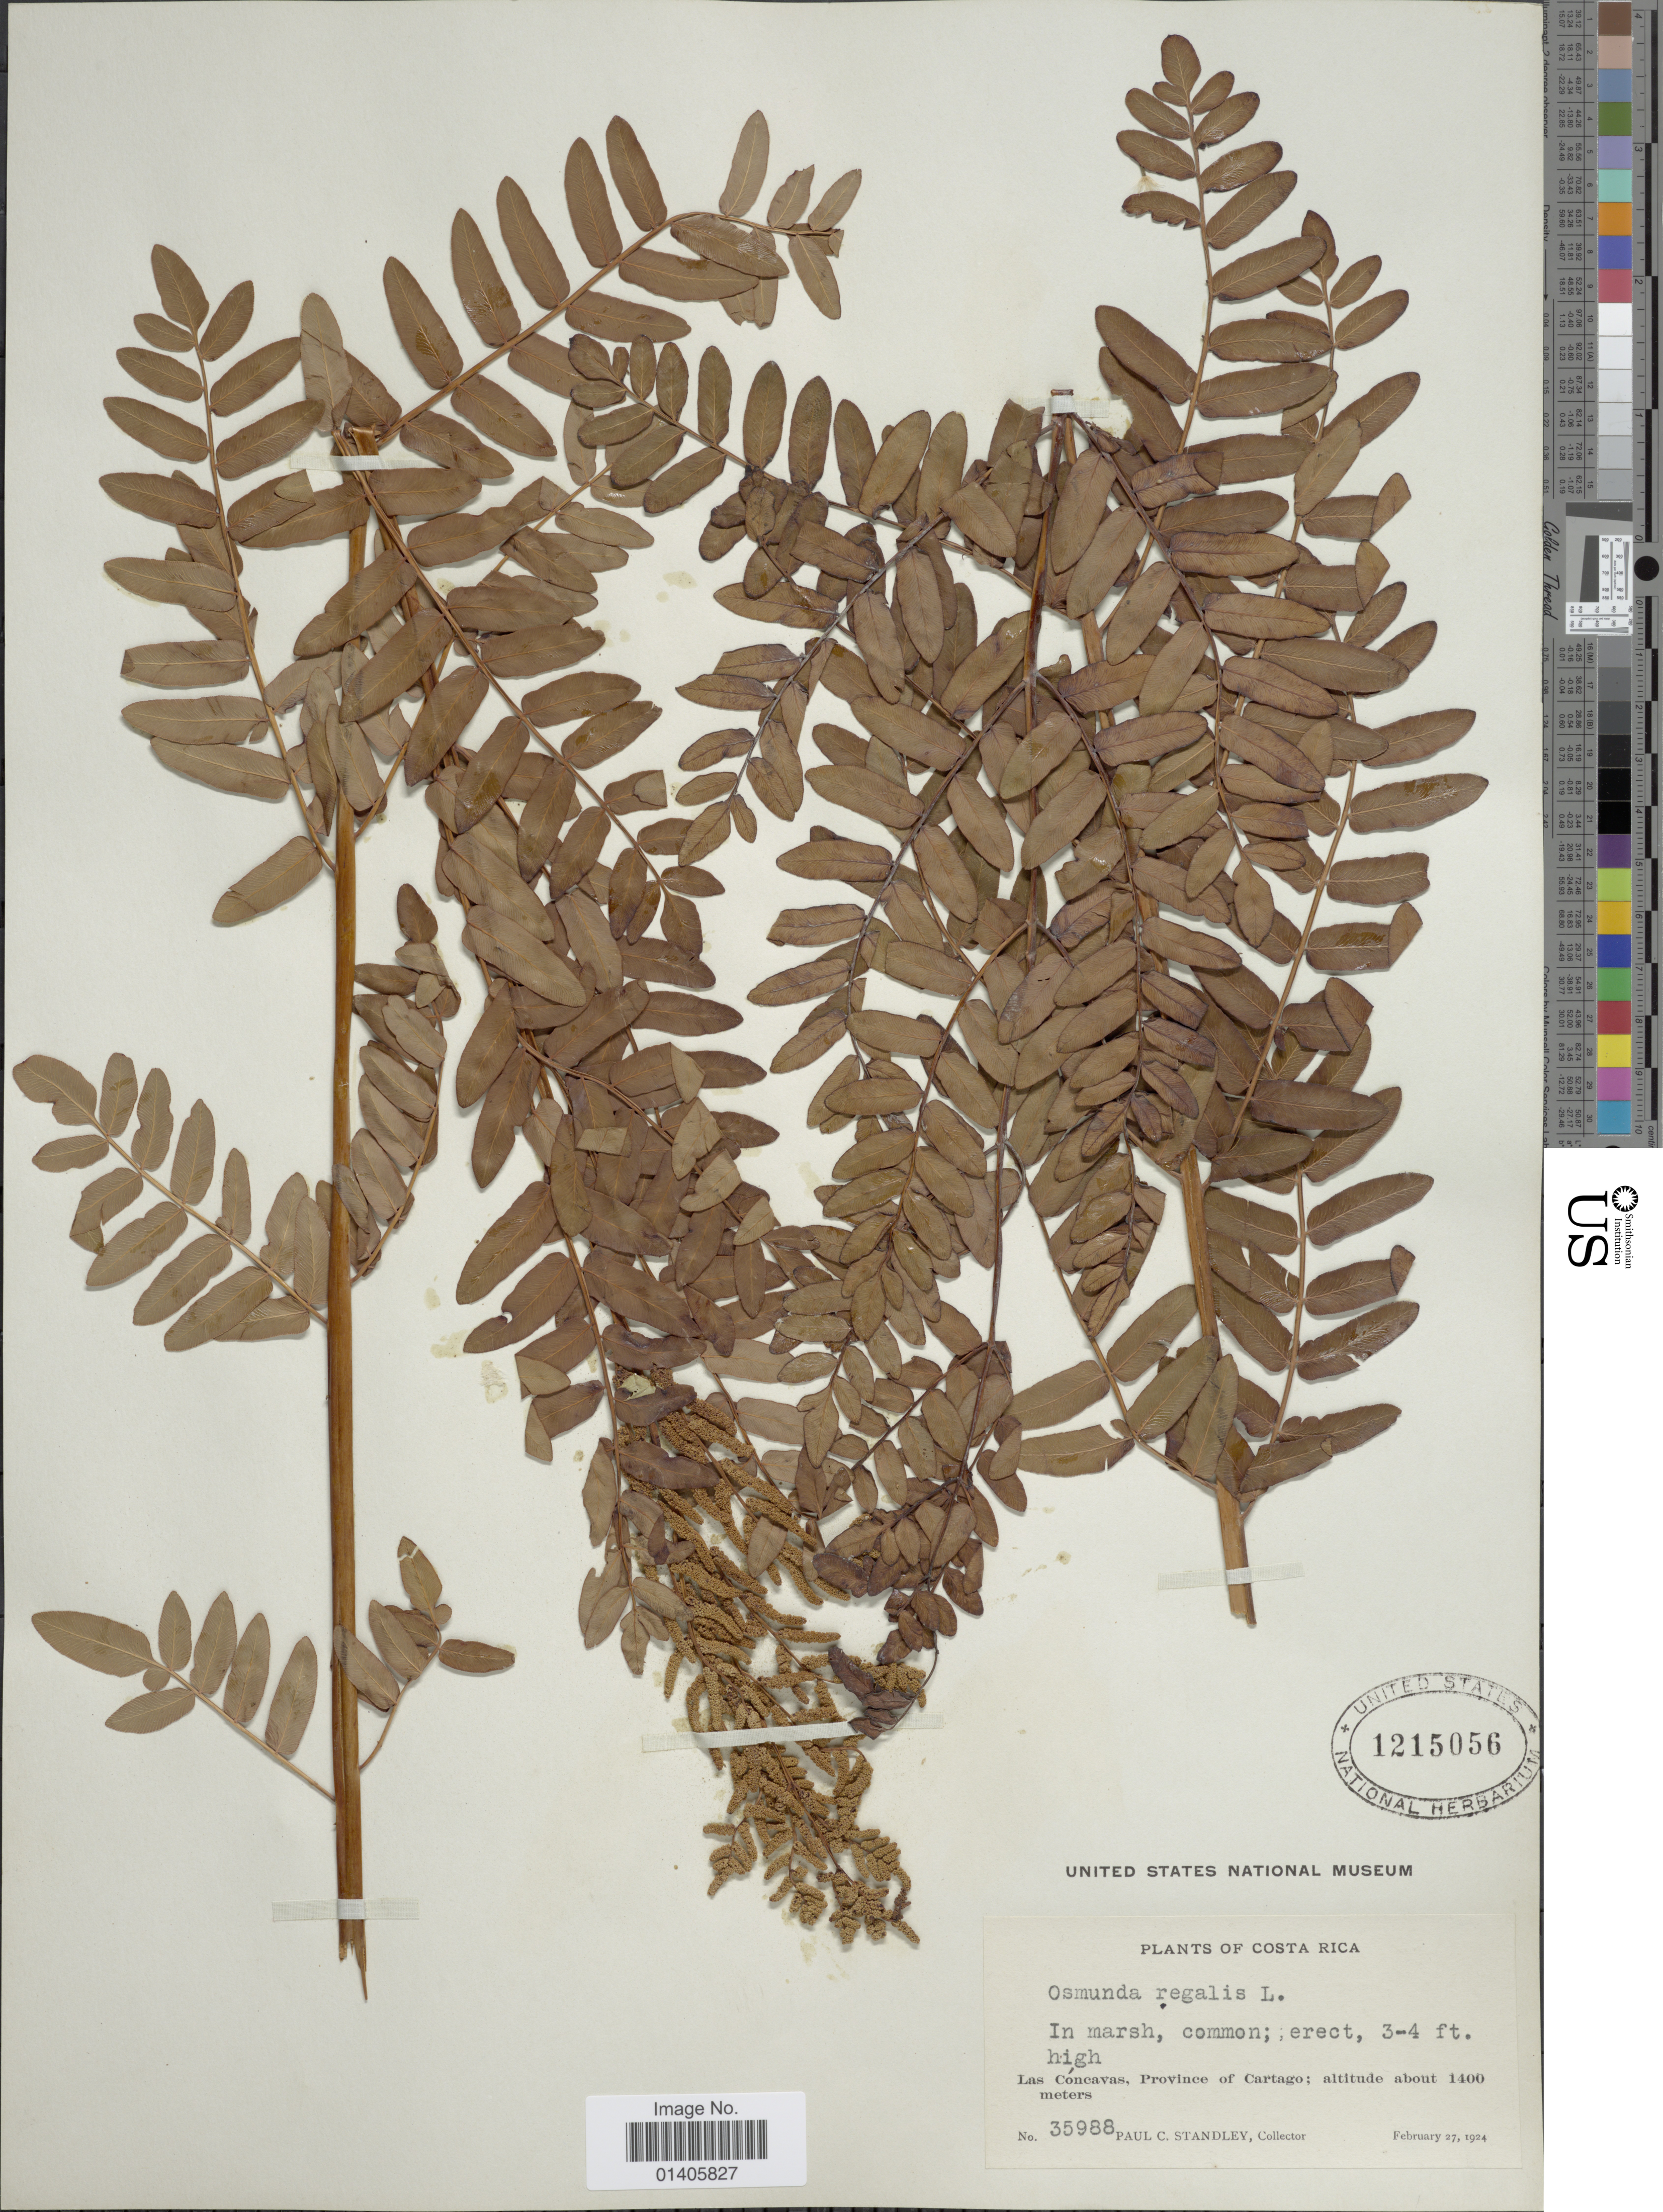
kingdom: Plantae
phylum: Tracheophyta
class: Polypodiopsida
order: Osmundales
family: Osmundaceae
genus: Osmunda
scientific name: Osmunda regalis var. palustris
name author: (Schrad.) C. Chr. ex Angely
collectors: P. C. Standley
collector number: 35988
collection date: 1924-02-27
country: Costa Rica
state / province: Cartago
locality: Las Concavas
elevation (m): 1400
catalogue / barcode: US 1215056